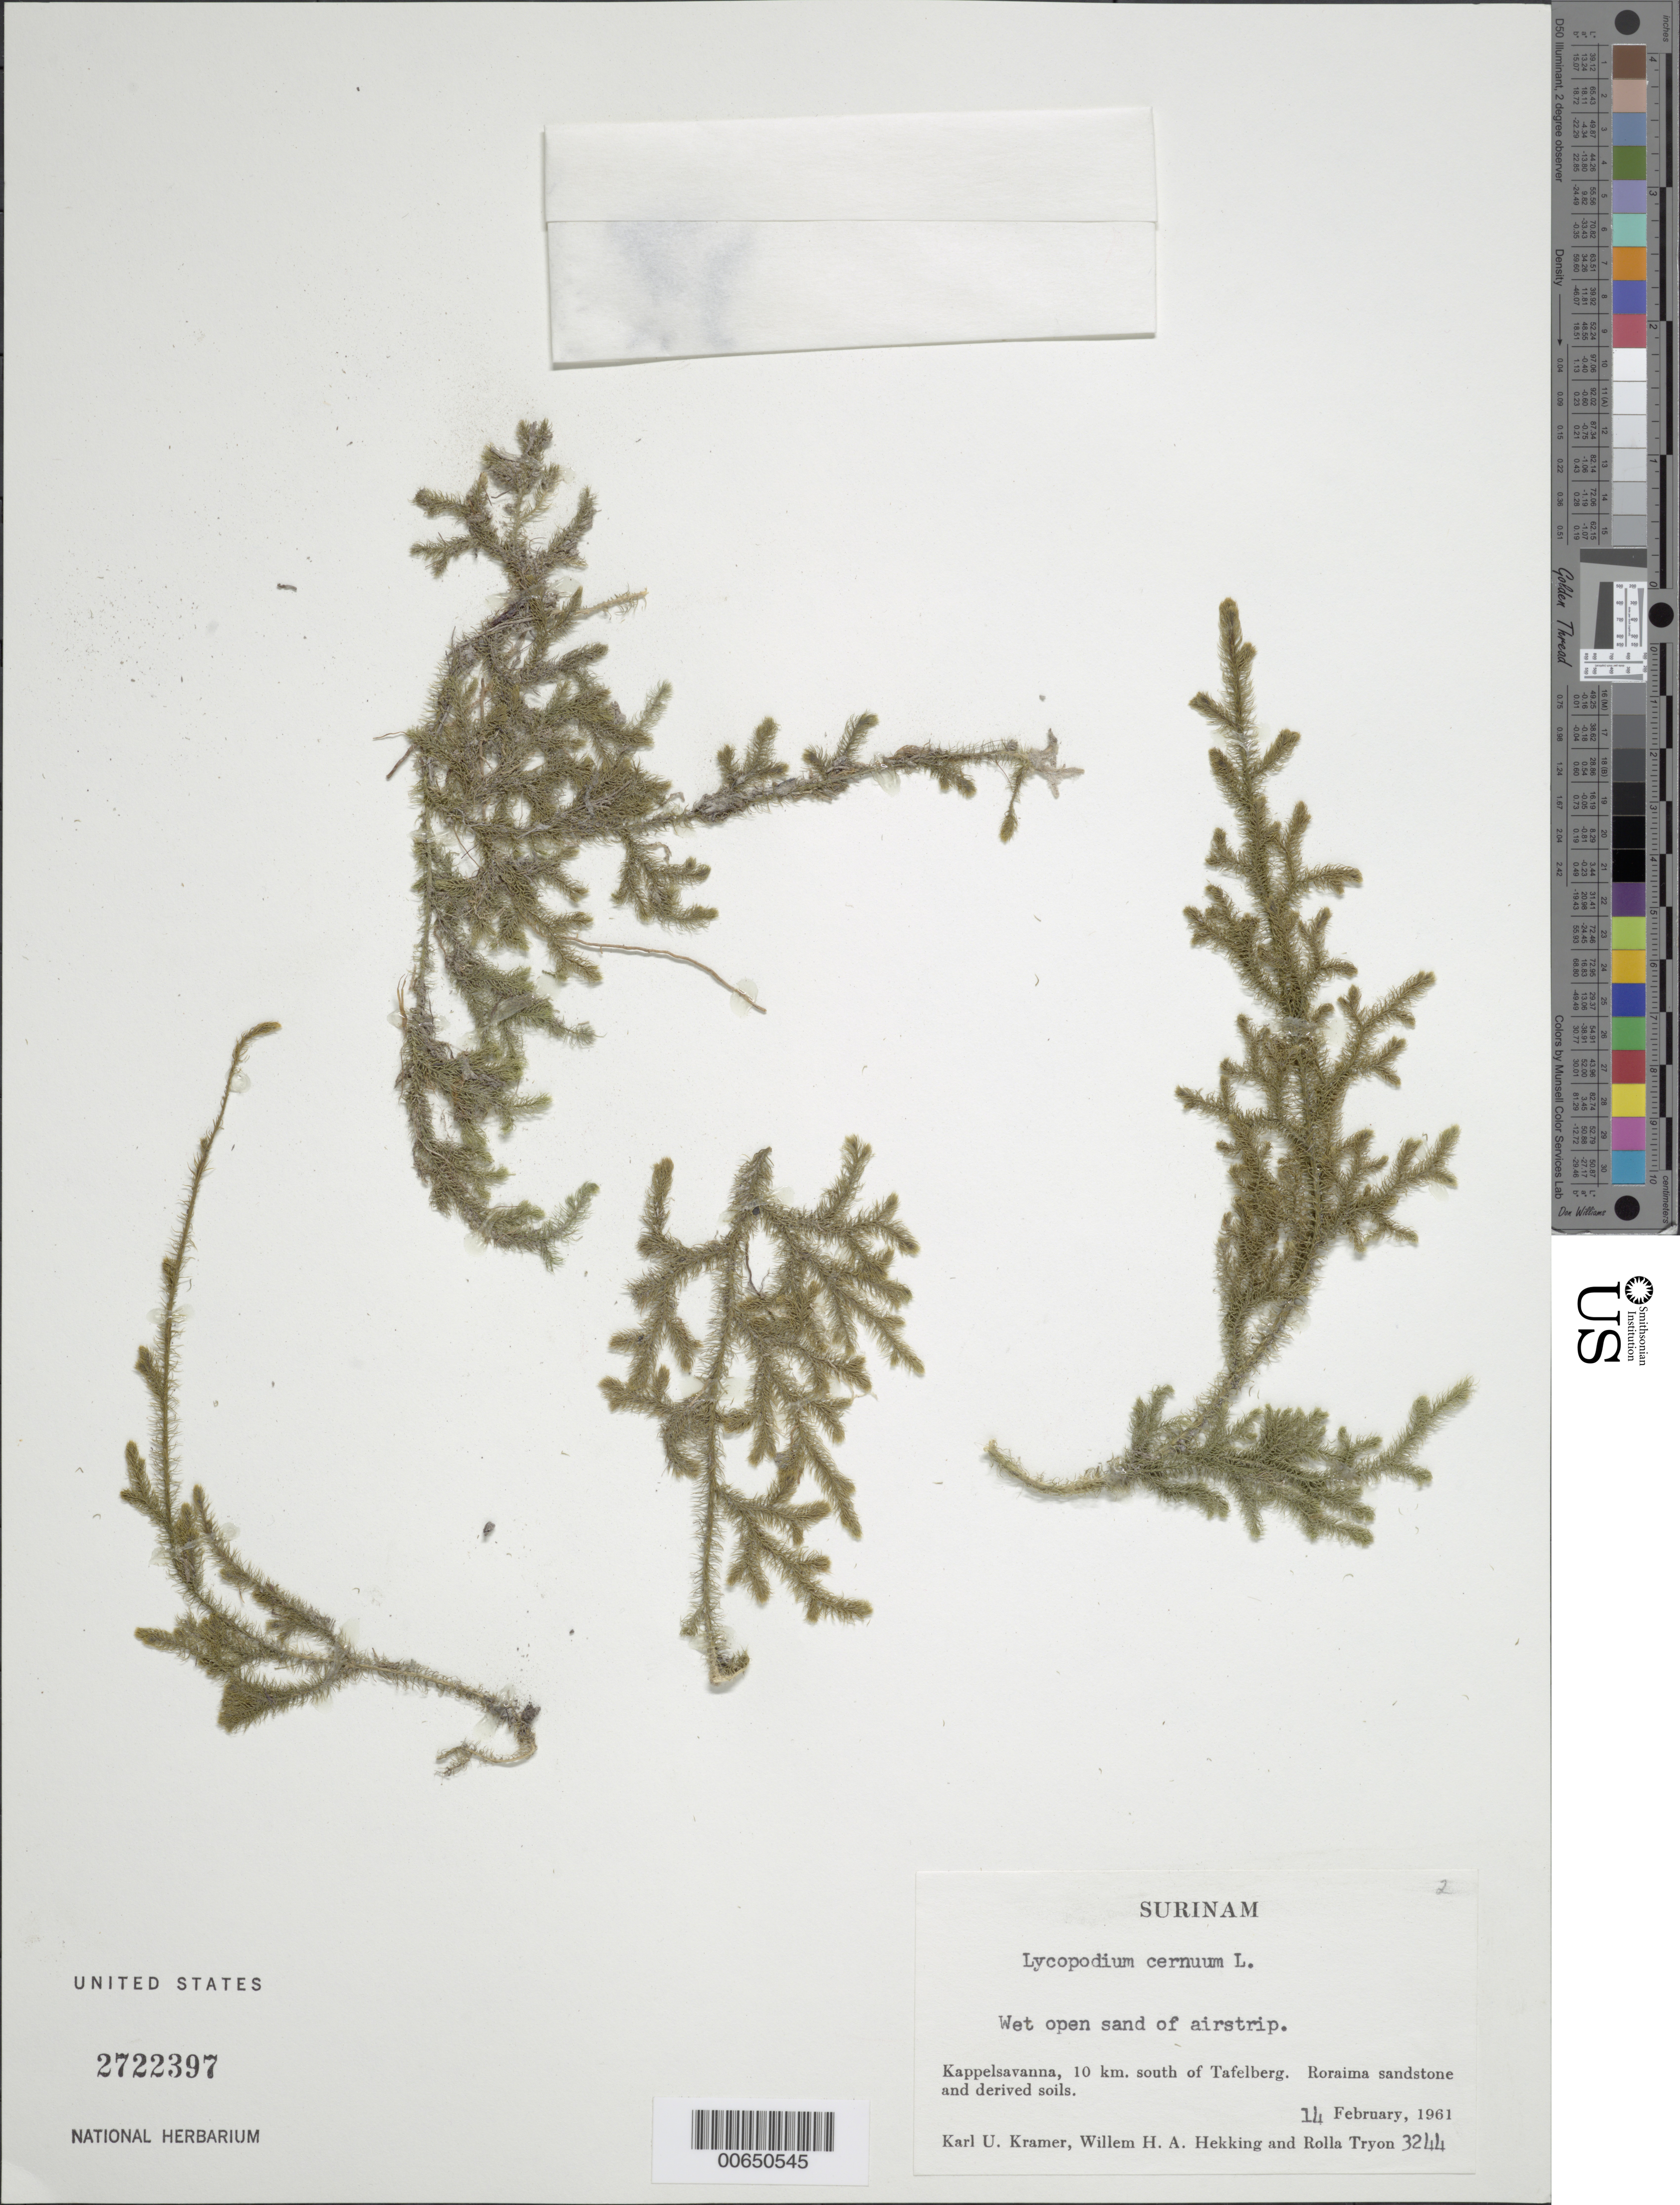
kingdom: Plantae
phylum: Tracheophyta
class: Lycopodiopsida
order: Lycopodiales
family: Lycopodiaceae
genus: Palhinhaea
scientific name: Palhinhaea cernua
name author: (L.) Vasc. & Franco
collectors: K. U. Kramer, W. H. A. Hekking & R. M. Tryon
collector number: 3244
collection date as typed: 14-Feb-61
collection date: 1961-02-14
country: Suriname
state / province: Saramacca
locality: Kappelsavanna, 10 km S of Tafelberg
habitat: Roraima sandstone and derived soils.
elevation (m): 300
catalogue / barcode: US 2722397